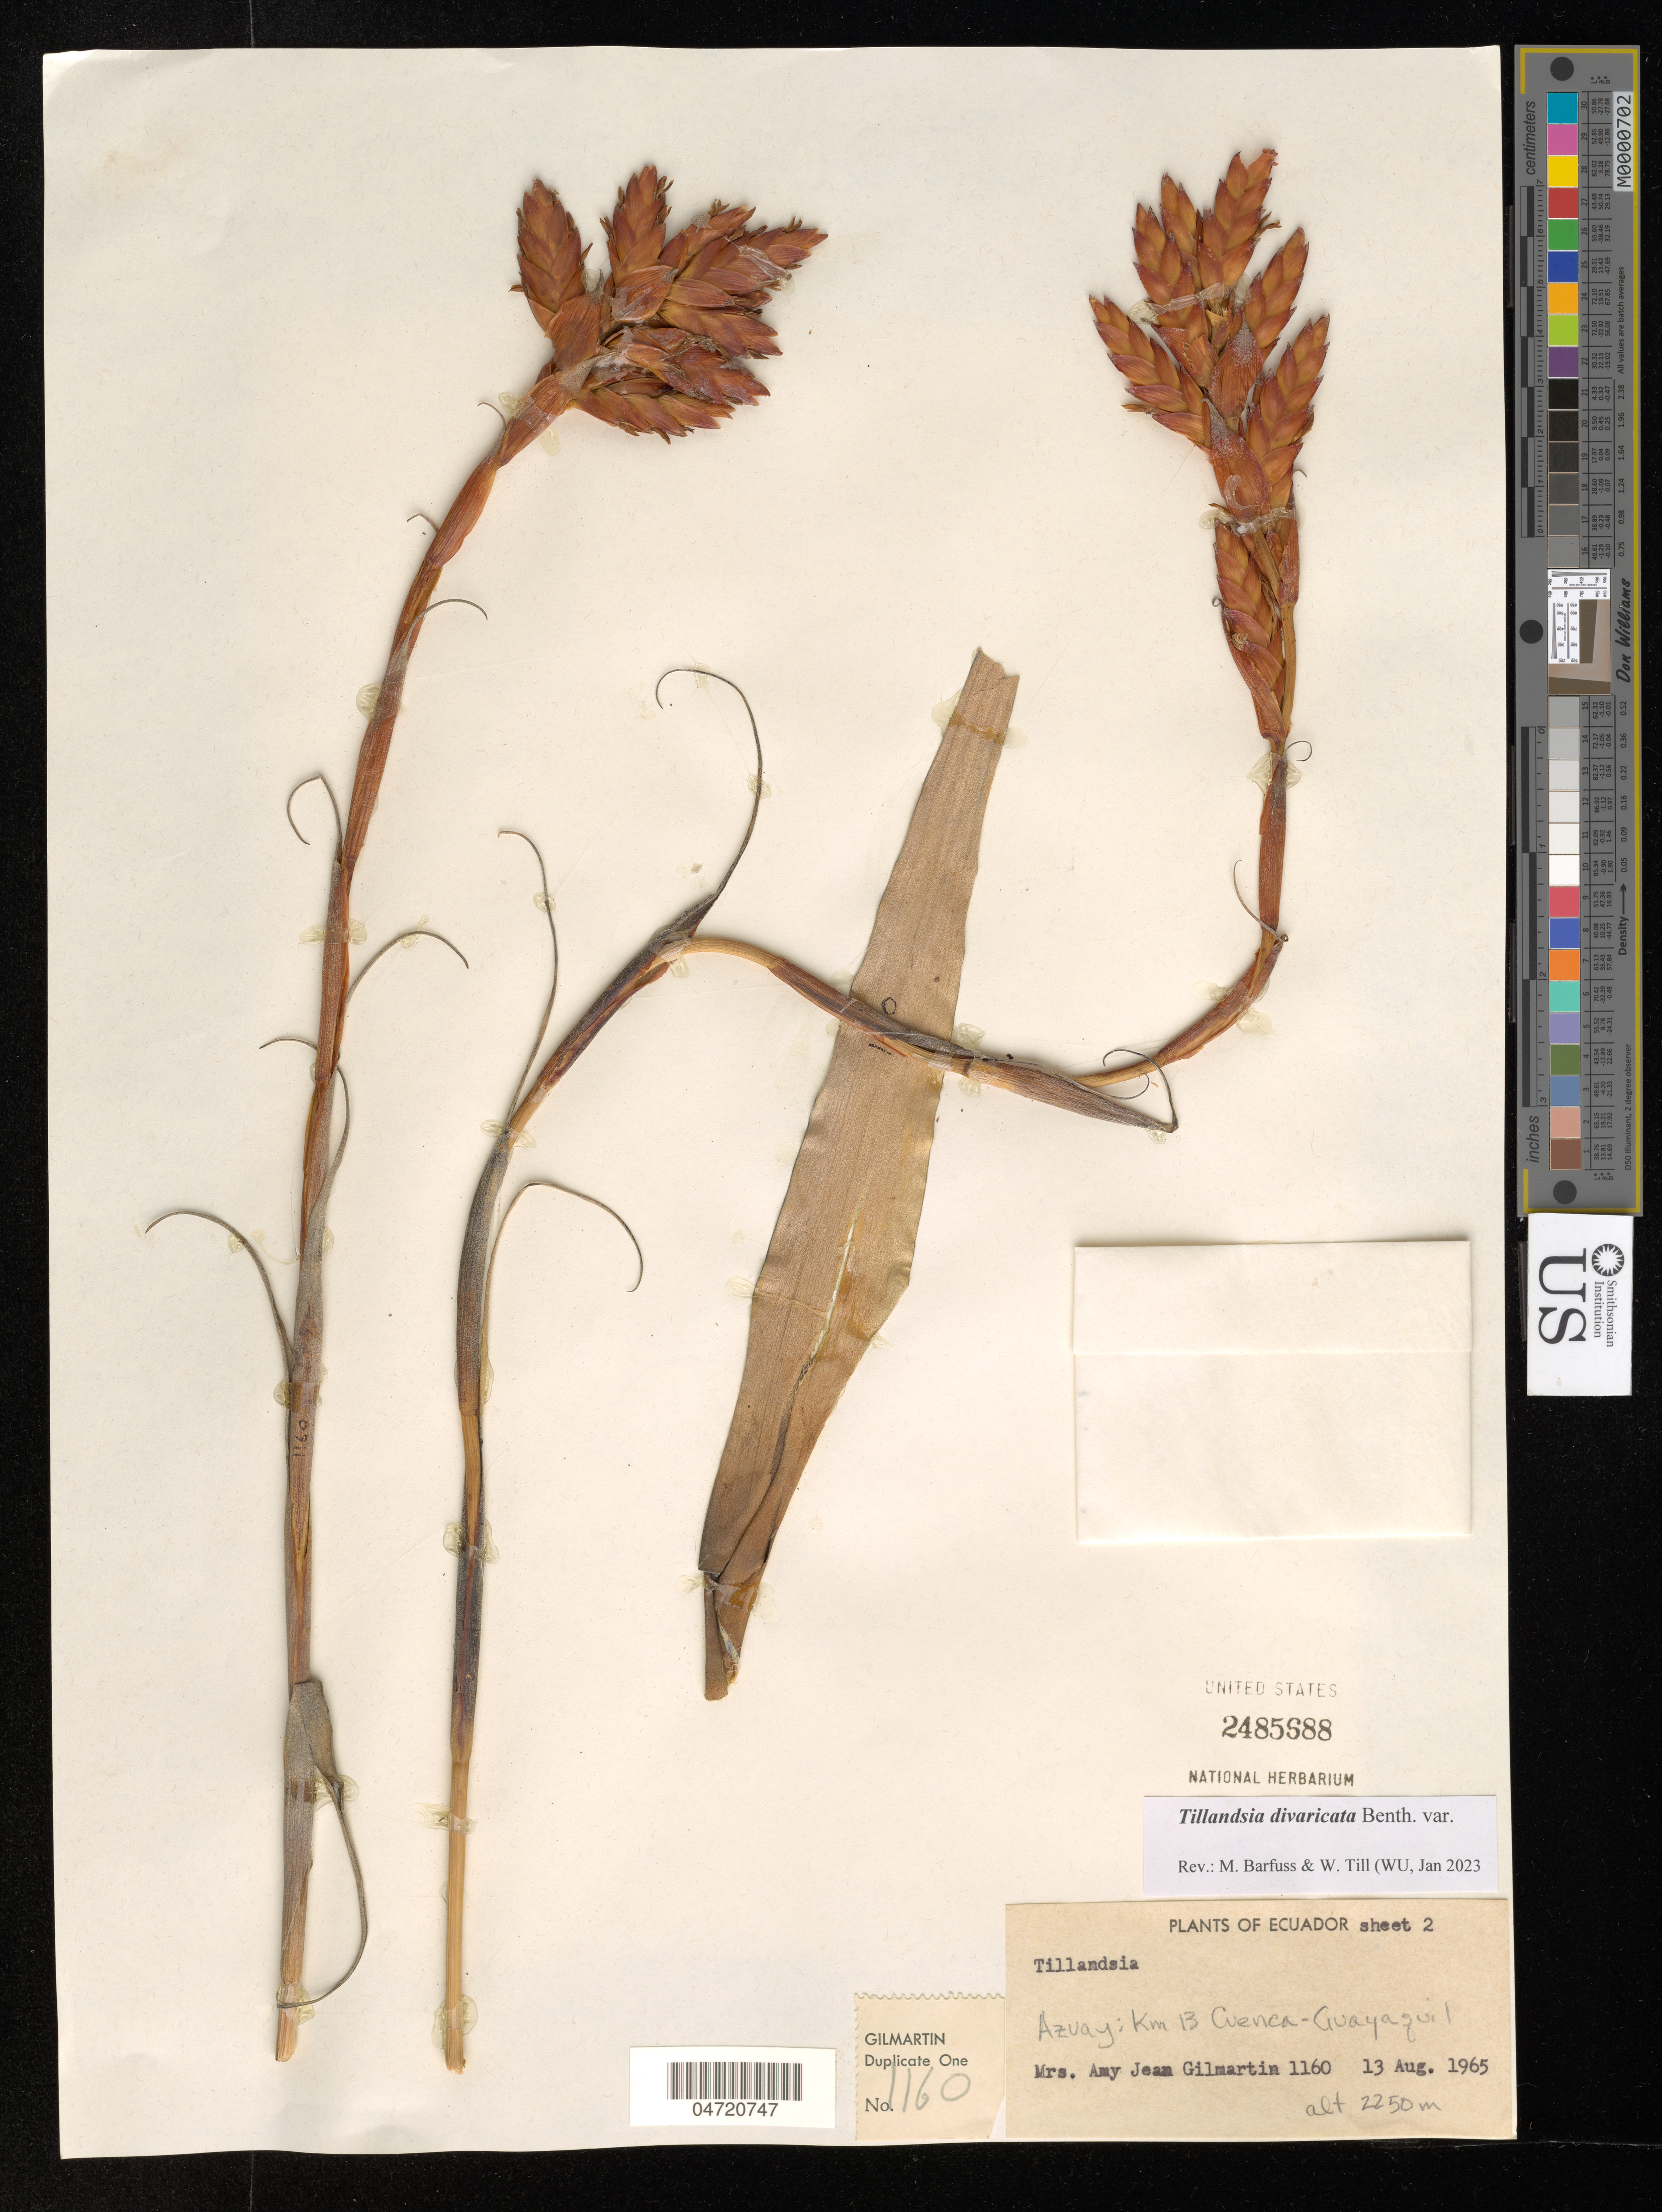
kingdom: Plantae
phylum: Tracheophyta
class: Liliopsida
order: Poales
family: Bromeliaceae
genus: Tillandsia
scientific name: Tillandsia divaricata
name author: Benth.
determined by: Barfuss, Michael H.; Till, W.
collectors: A. J. Gilmartin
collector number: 1160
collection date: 1965-08-13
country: Ecuador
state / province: Azuay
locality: Km 13 Cuenca - Guayaquil.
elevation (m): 2250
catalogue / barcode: US 2485688